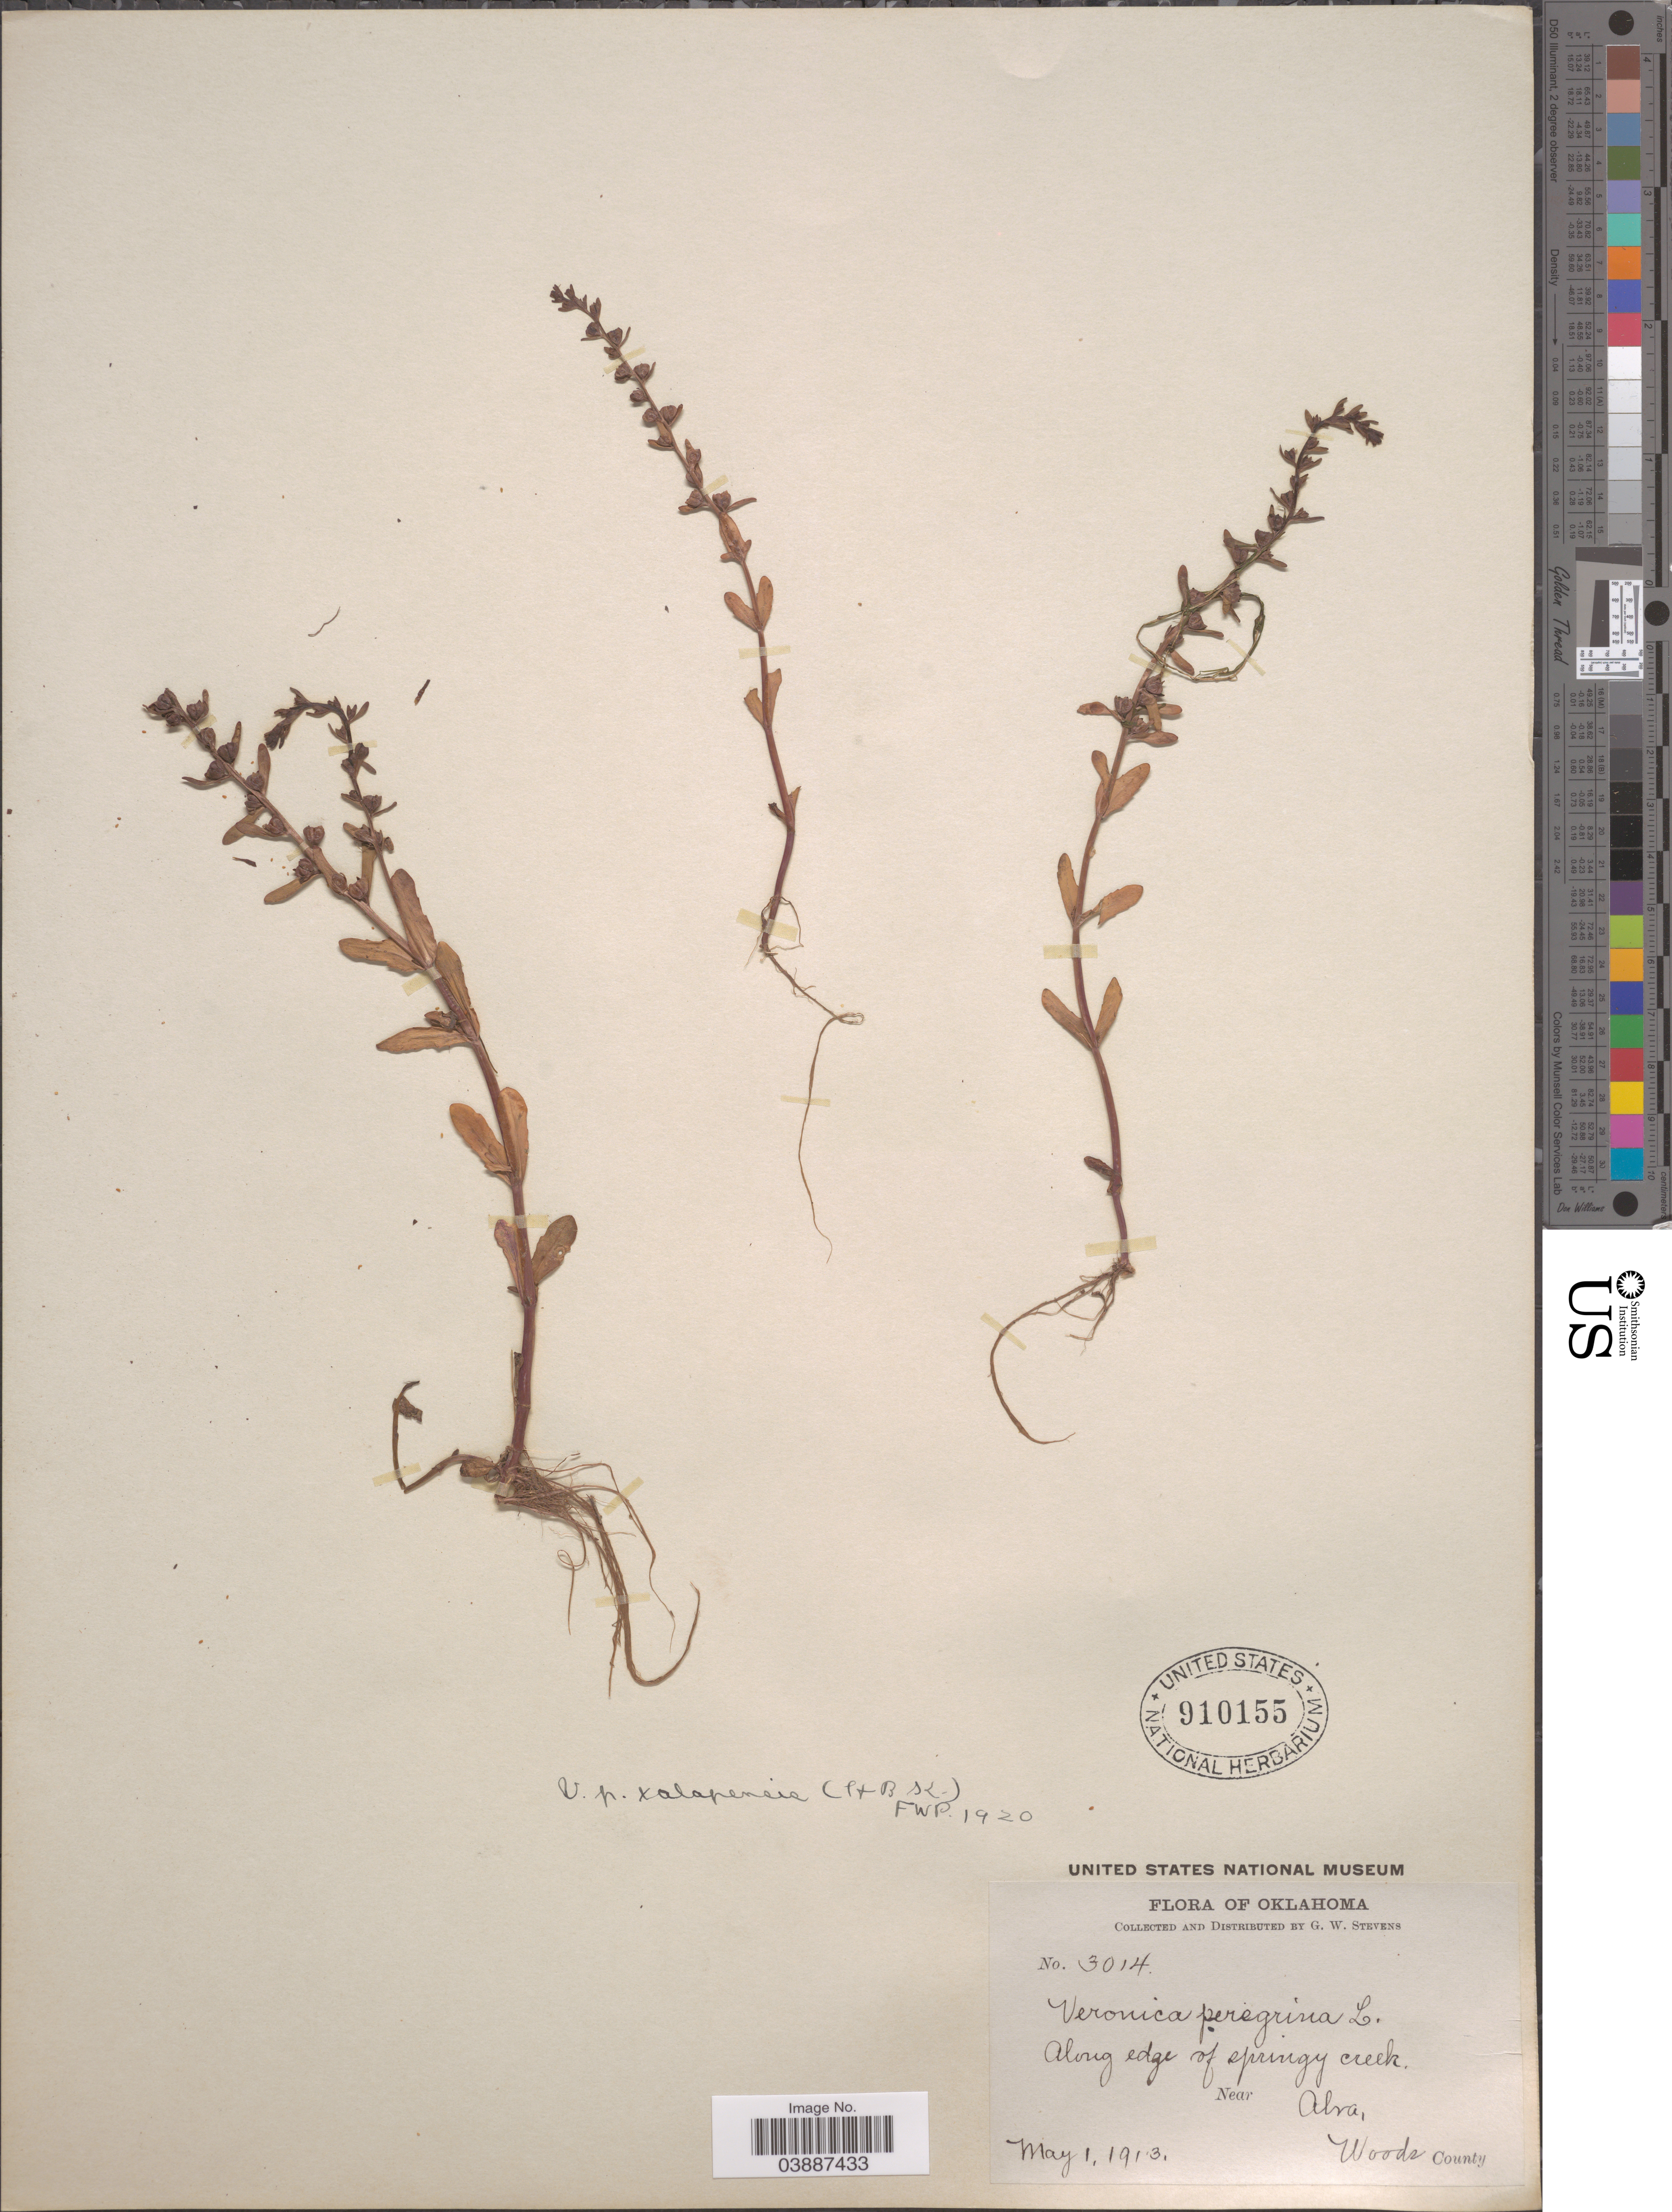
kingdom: Plantae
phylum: Tracheophyta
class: Magnoliopsida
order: Lamiales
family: Plantaginaceae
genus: Veronica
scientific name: Veronica peregrina var. xalapensis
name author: Kunth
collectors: G. W. Stevens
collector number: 3014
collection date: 1913-05-01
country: United States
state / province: Oklahoma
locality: Along edge of springy creek. Near Alva, Woods County.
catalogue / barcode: US 910155